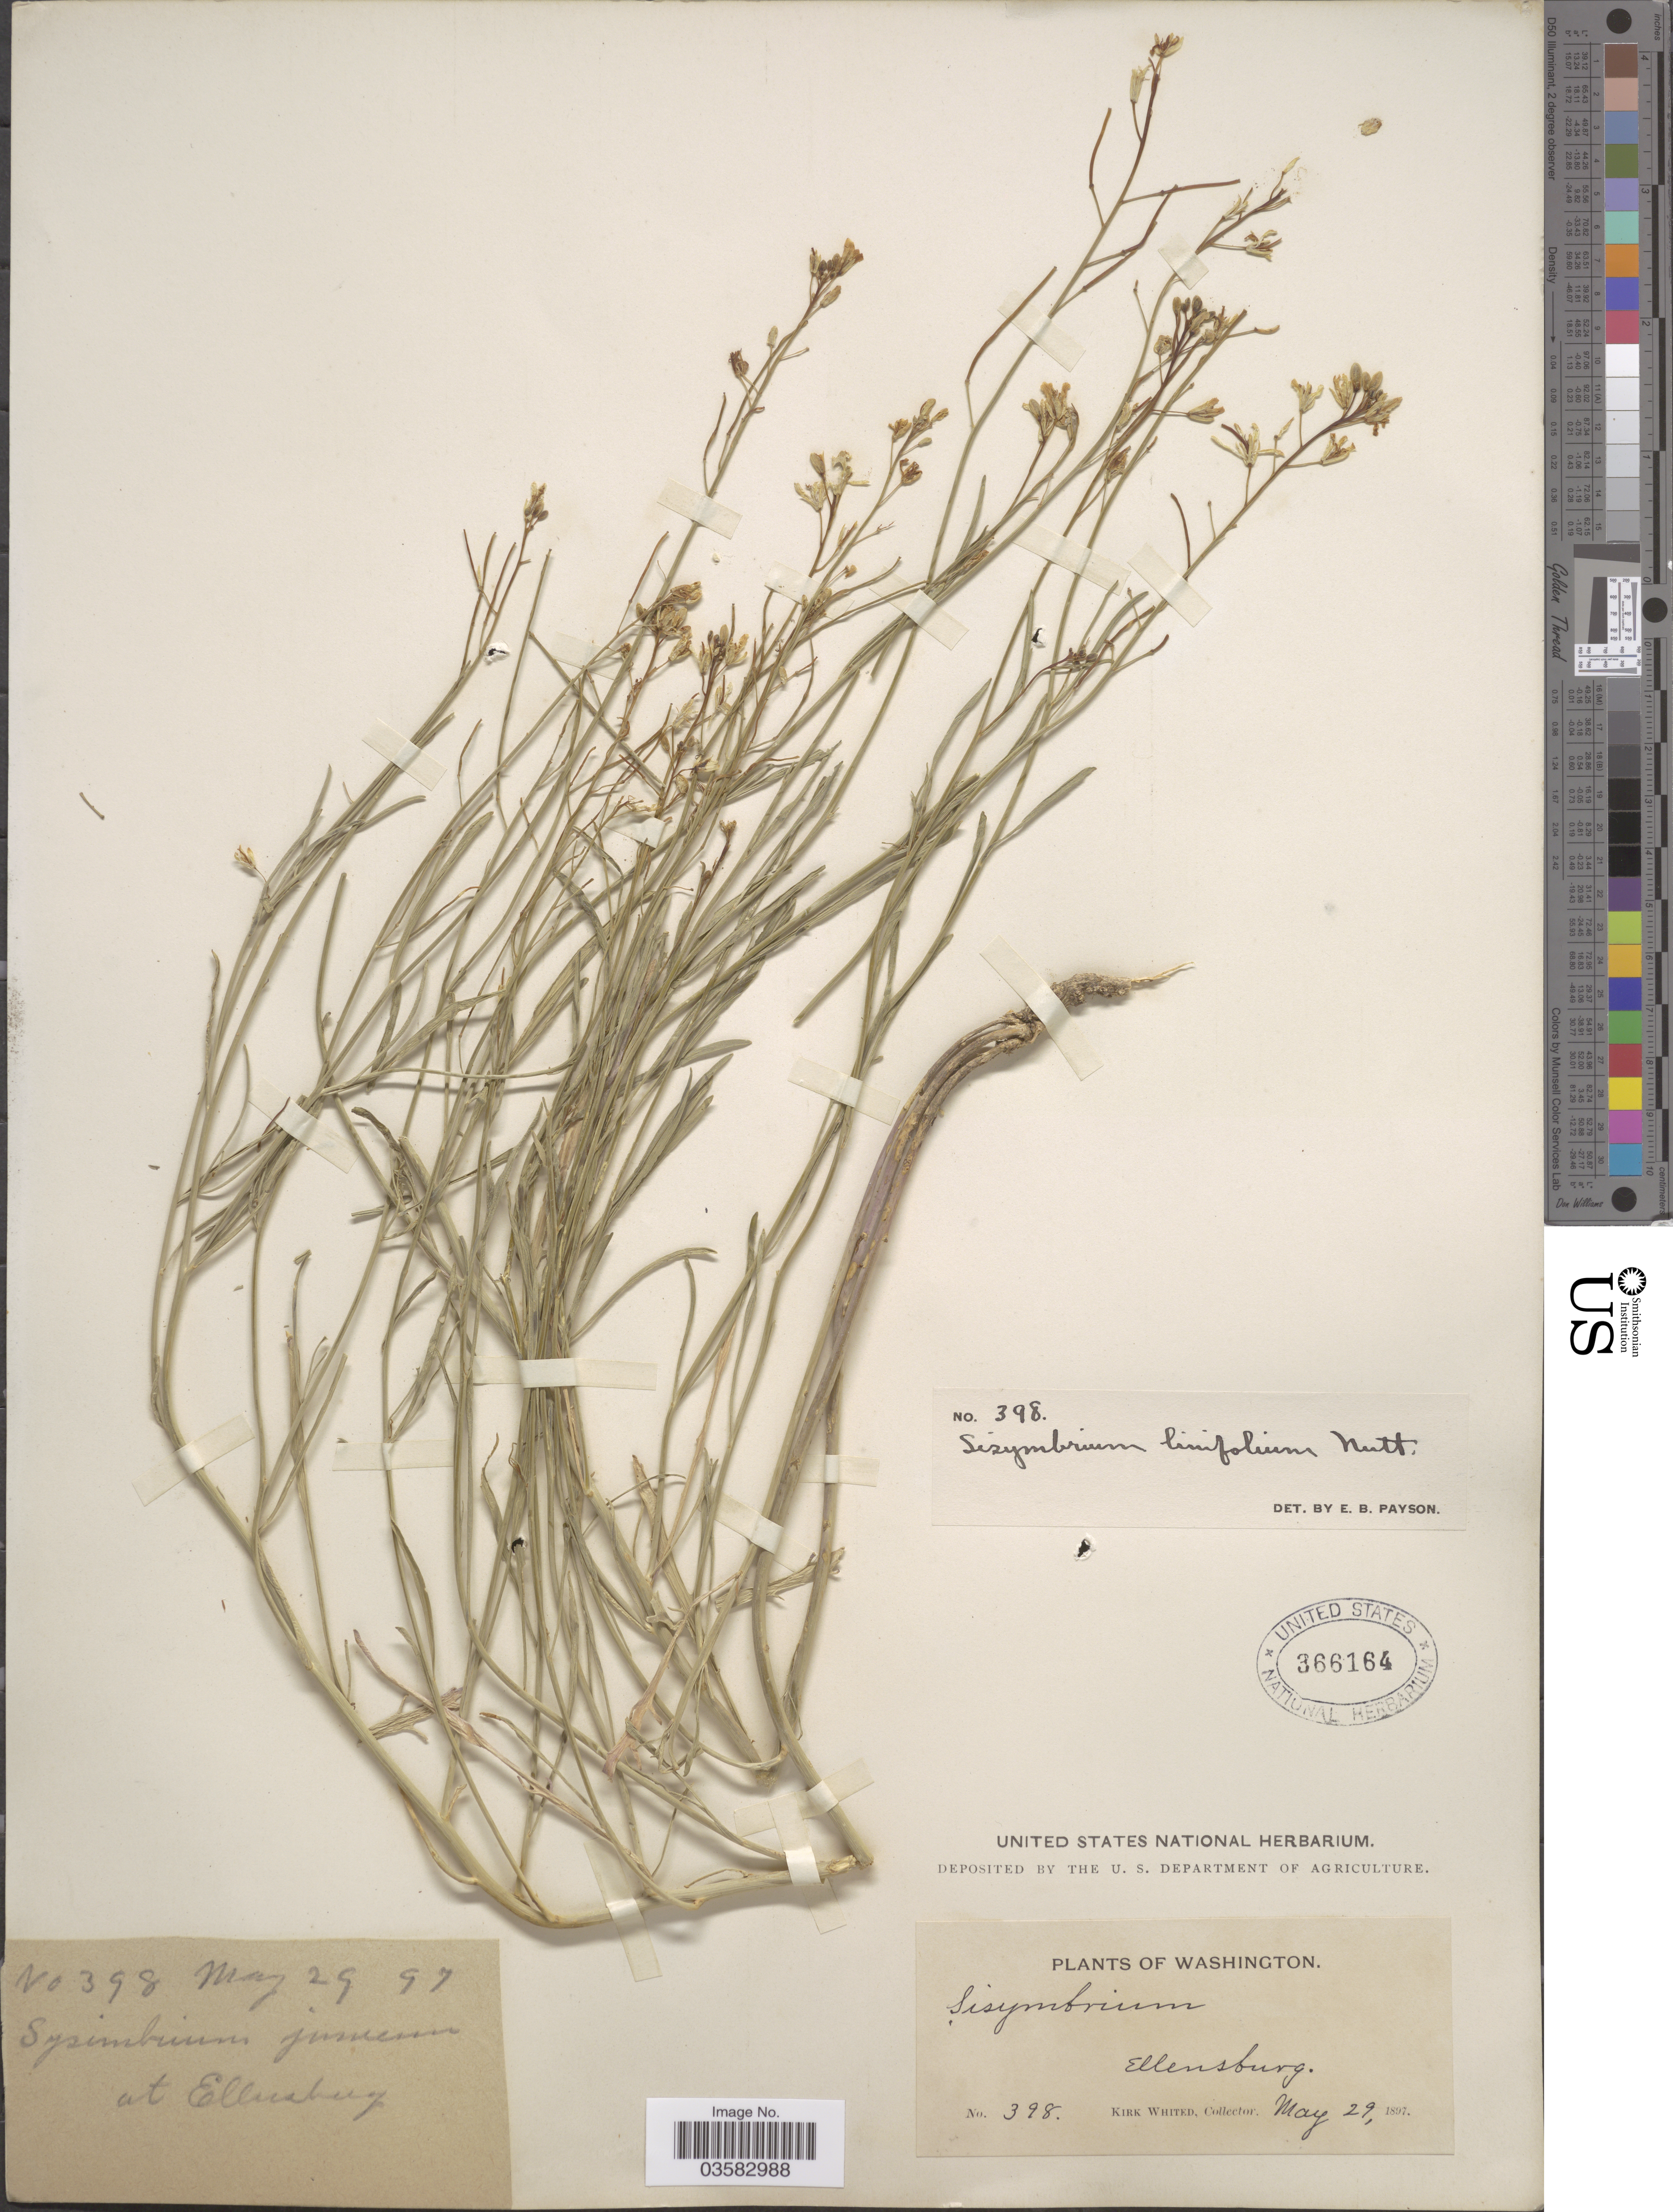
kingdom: Plantae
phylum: Tracheophyta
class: Magnoliopsida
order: Brassicales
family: Brassicaceae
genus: Sisymbrium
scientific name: Sisymbrium linifolium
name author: (Nutt.) Nutt. ex Torr. & A. Gray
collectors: K. Whited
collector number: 398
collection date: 1897-05-29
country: United States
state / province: Washington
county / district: Kittitas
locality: Ellensburg.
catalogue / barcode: US 366164